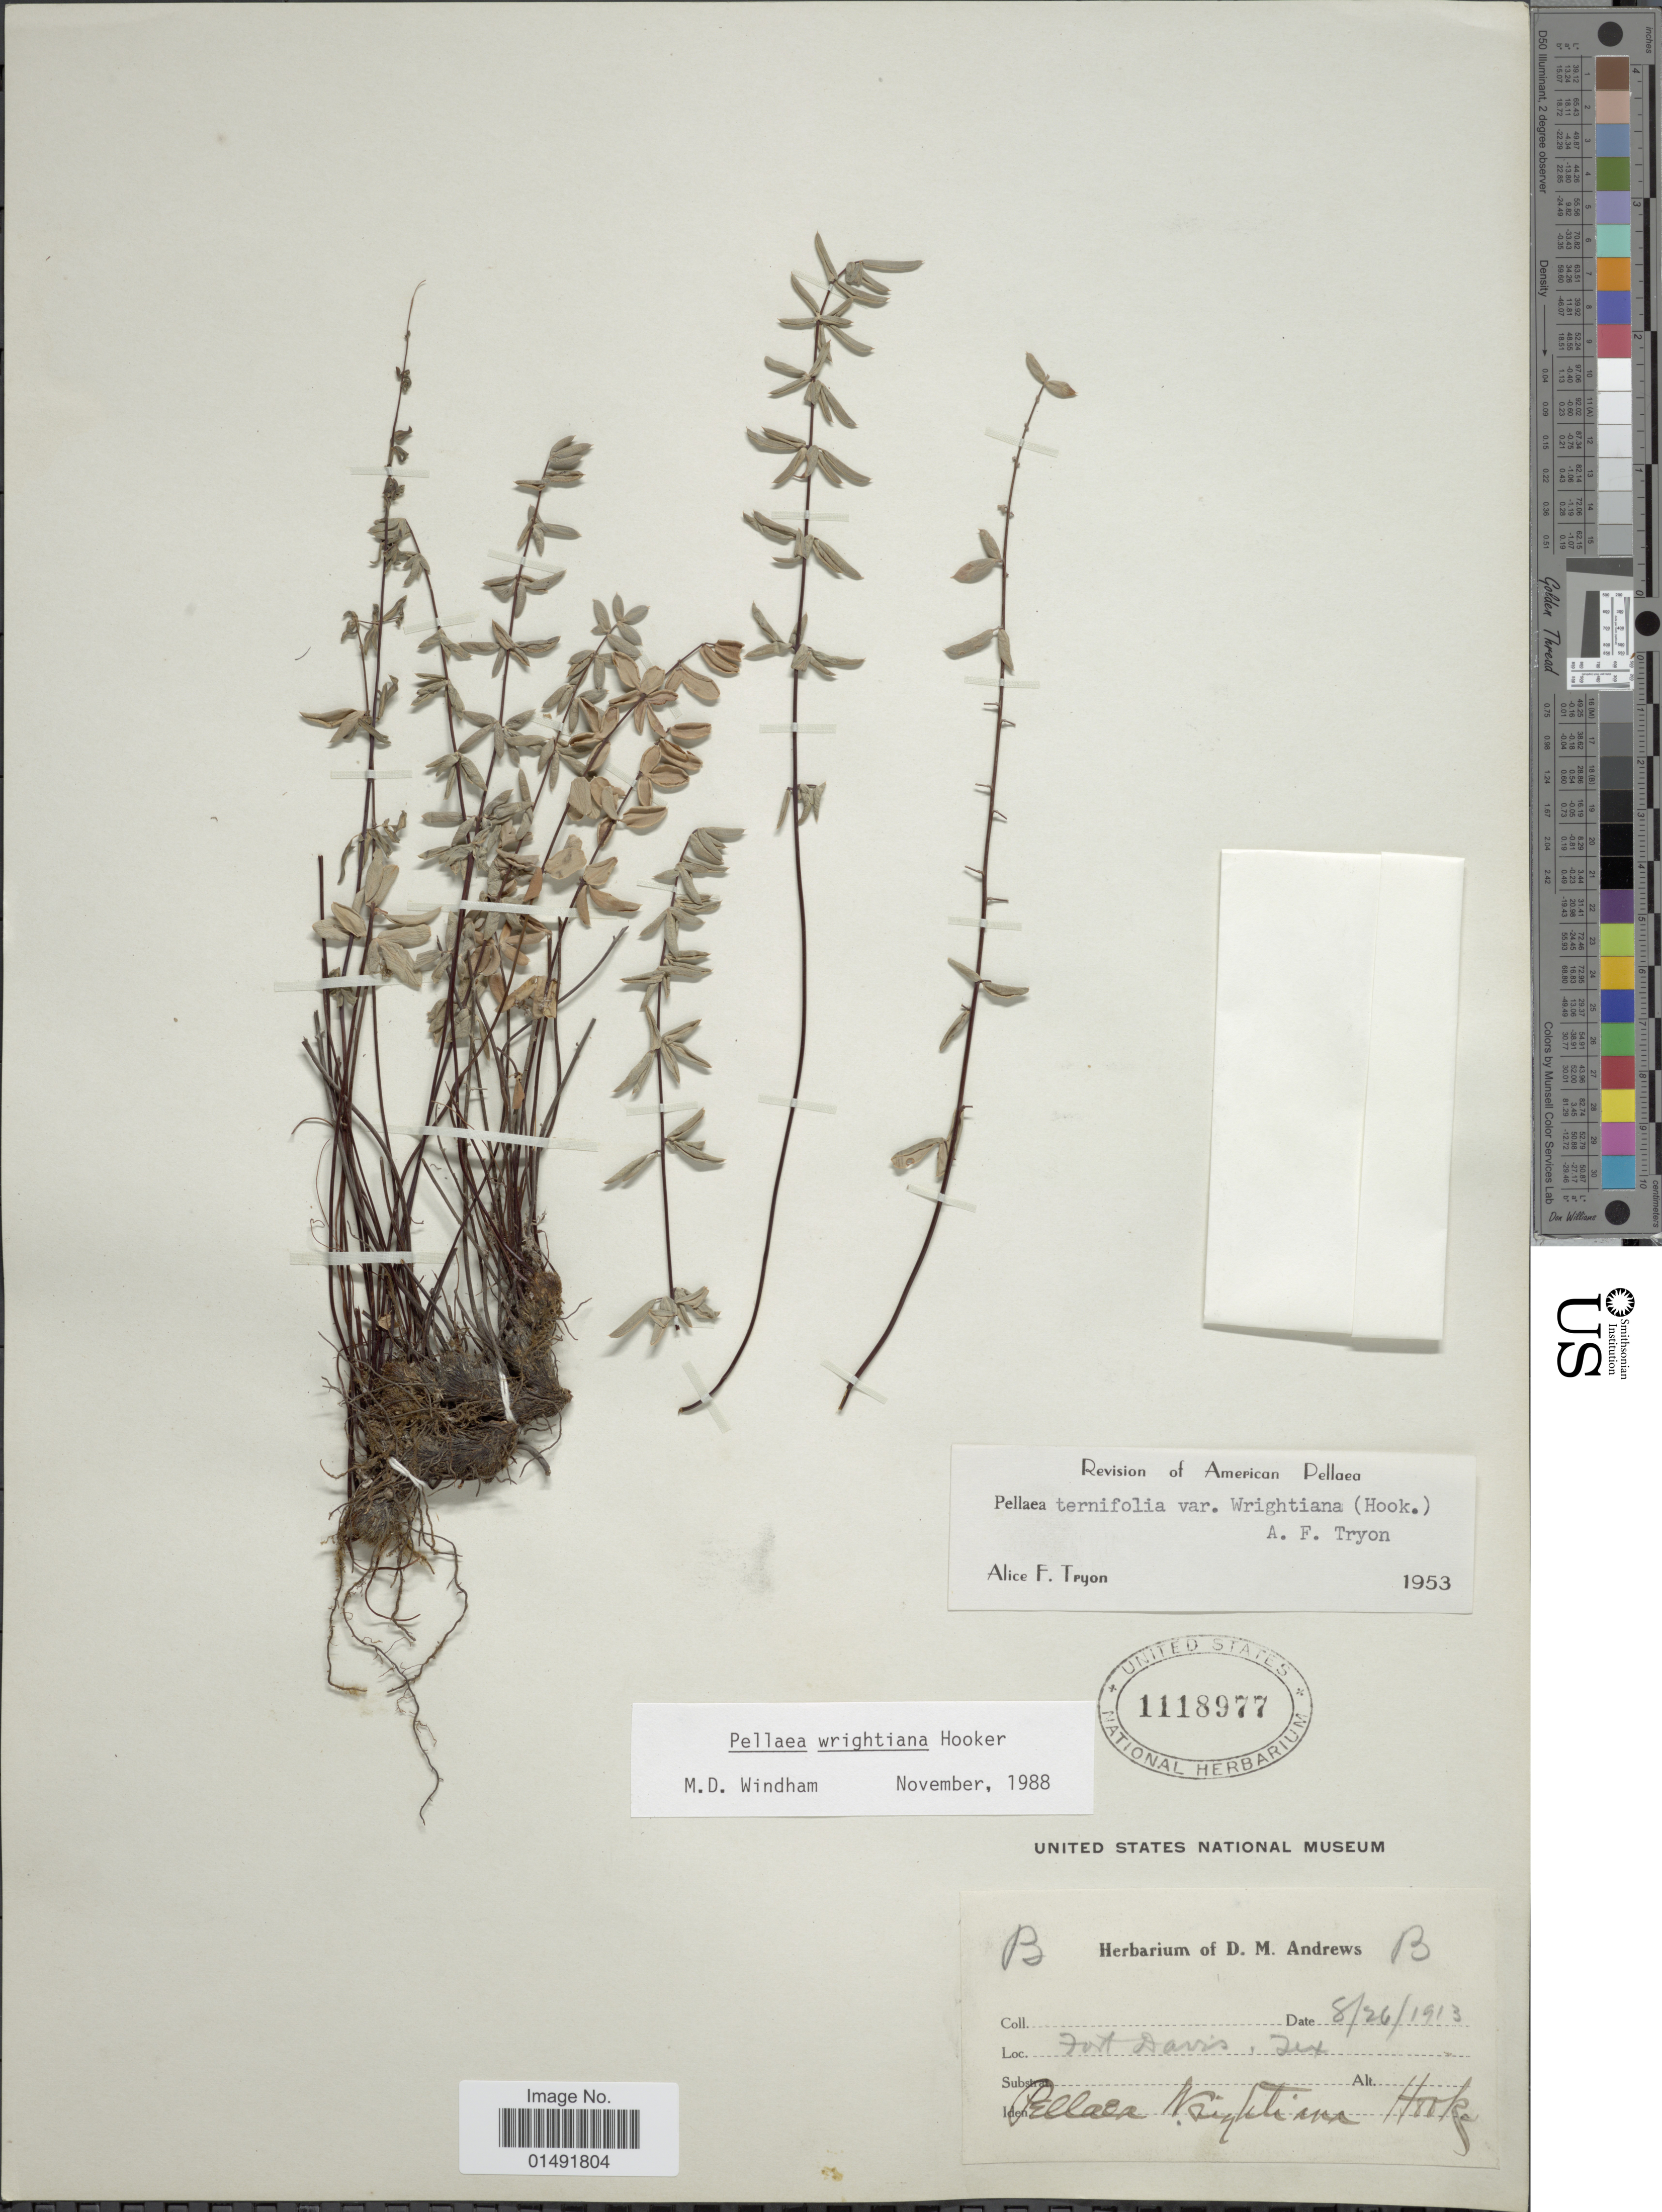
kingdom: Plantae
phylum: Tracheophyta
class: Polypodiopsida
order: Polypodiales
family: Pteridaceae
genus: Pellaea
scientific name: Pellaea wrightiana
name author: Hook.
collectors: ex herb. D. M. Andrews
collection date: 1913-08-26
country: United States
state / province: Texas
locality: Fort Davis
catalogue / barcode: US 1118977